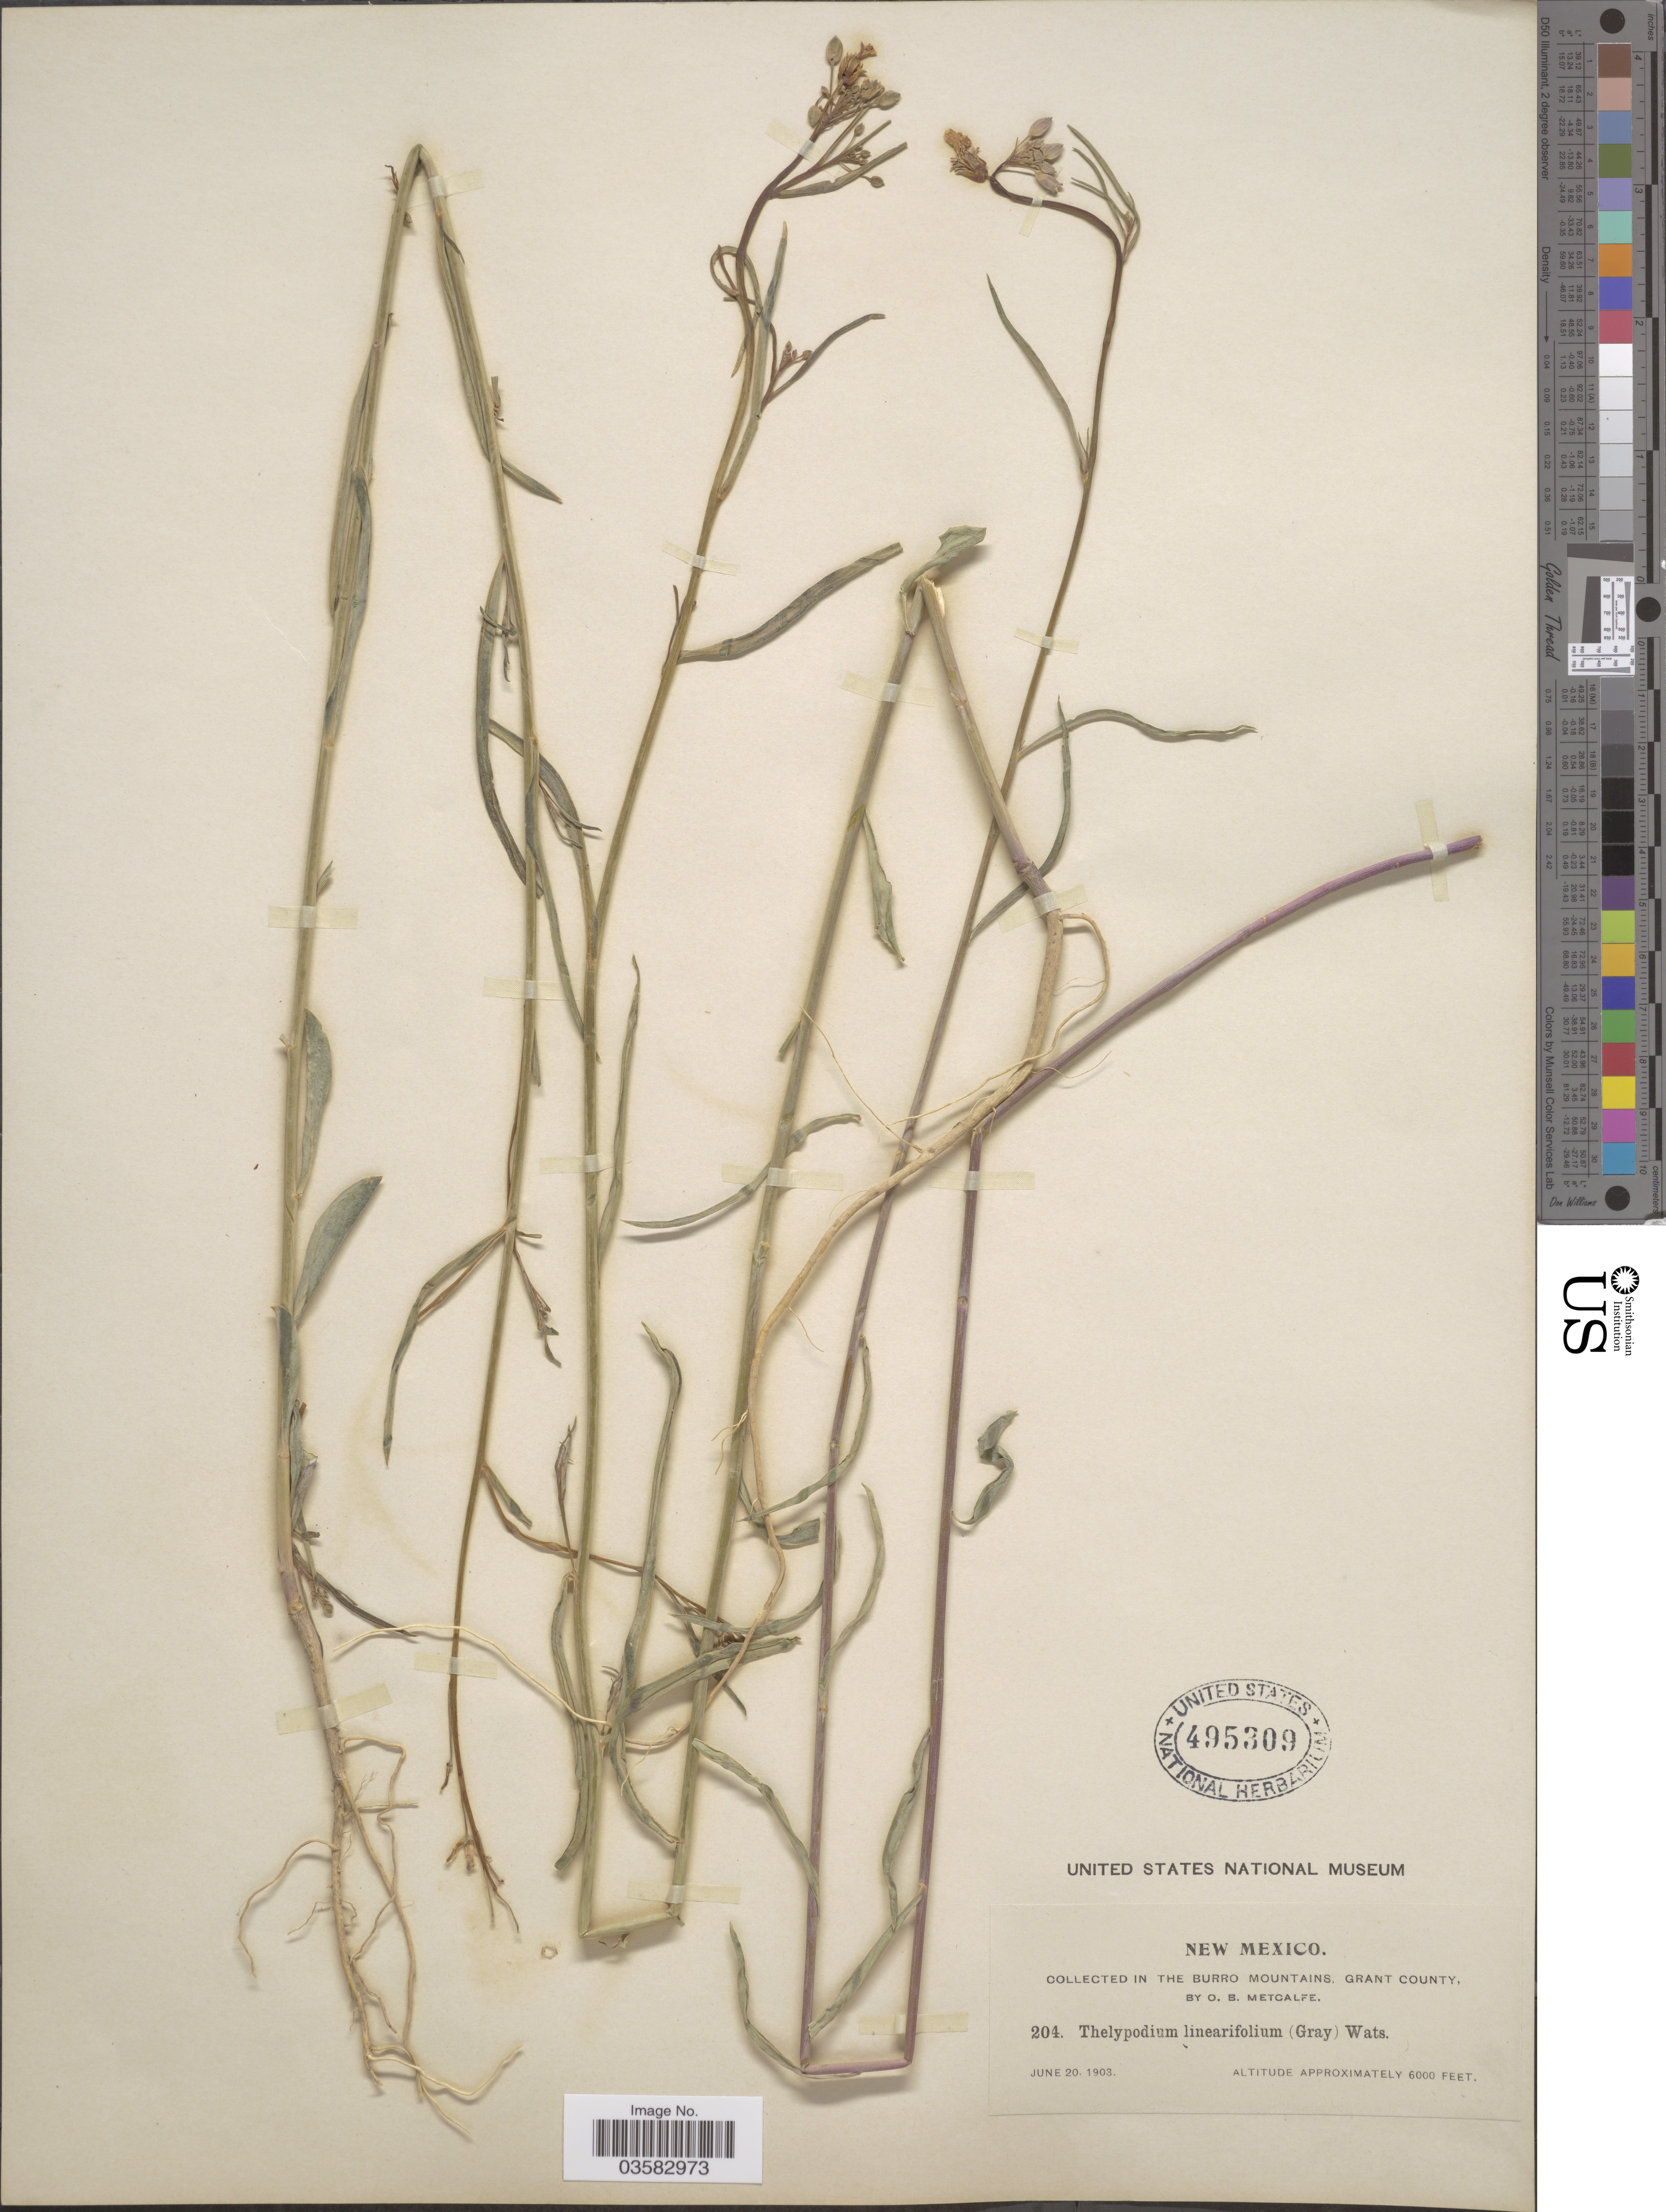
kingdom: Plantae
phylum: Tracheophyta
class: Magnoliopsida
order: Brassicales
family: Brassicaceae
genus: Sisymbrium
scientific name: Sisymbrium linearifolium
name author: (A. Gray) Payson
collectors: O. B. Metcalfe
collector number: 204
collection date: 1903-06-20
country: United States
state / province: New Mexico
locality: The Burro Mountains, Grant County.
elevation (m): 1829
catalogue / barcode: US 495309